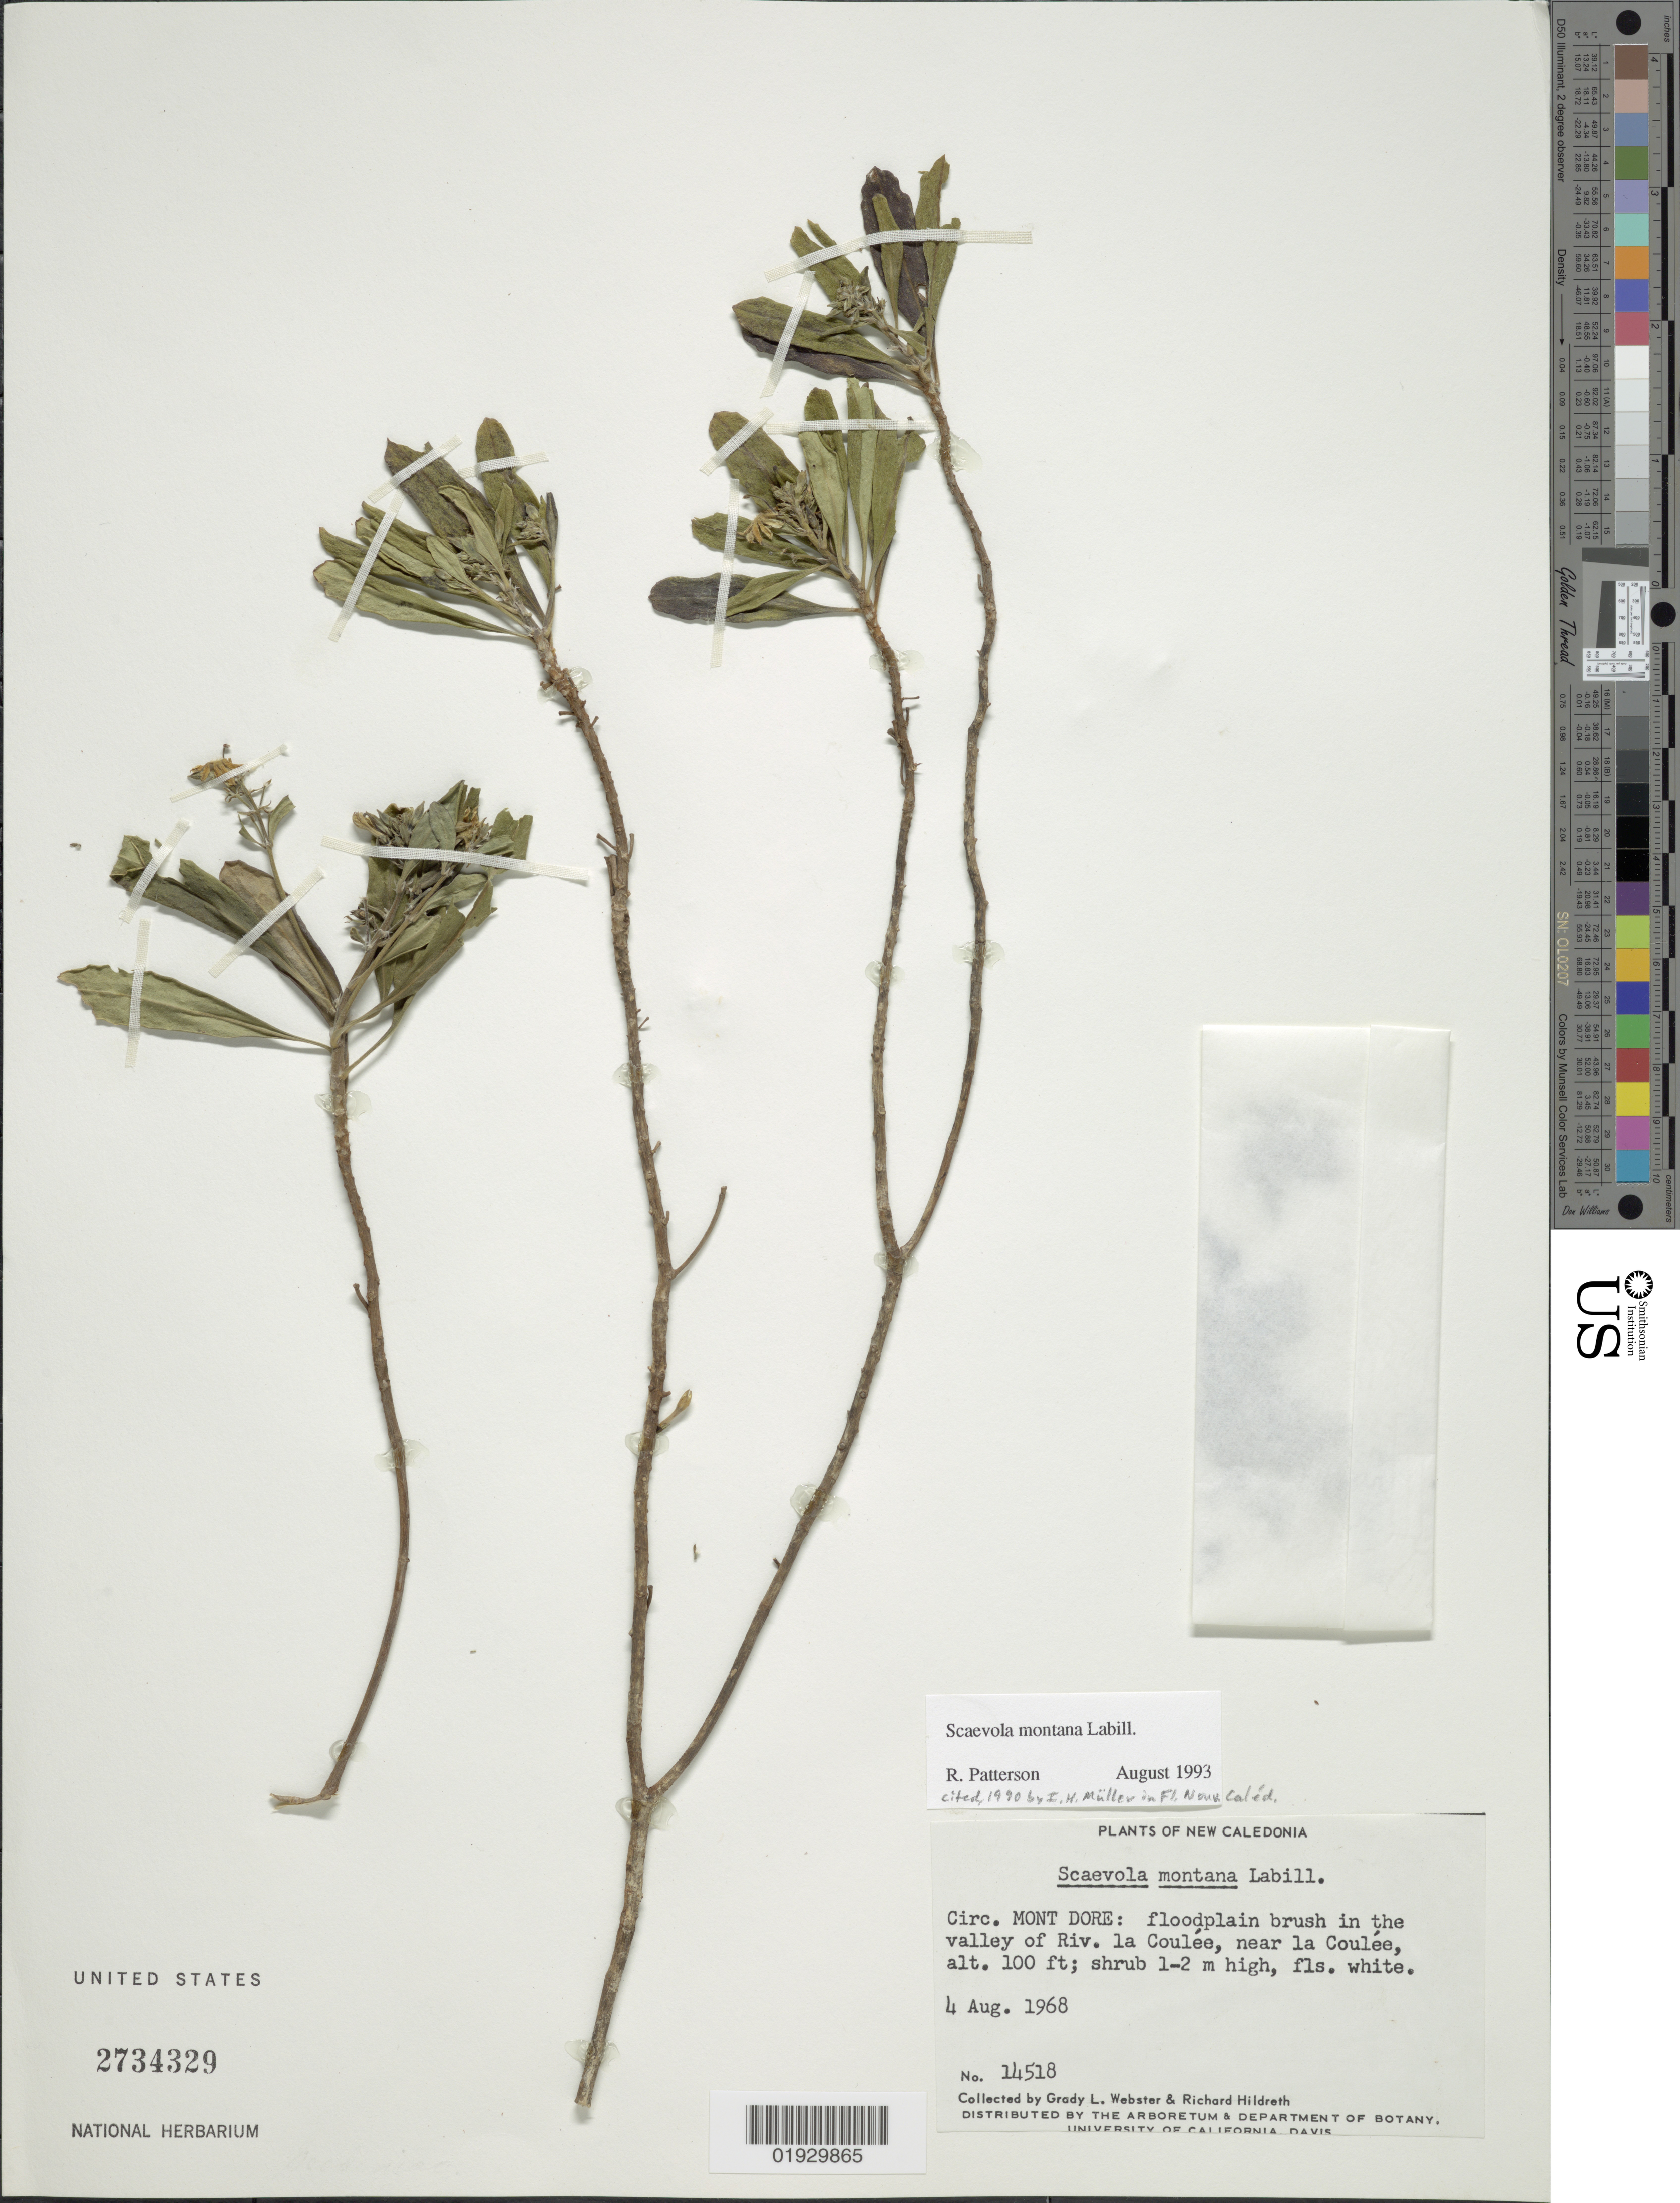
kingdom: Plantae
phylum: Tracheophyta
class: Magnoliopsida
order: Asterales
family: Goodeniaceae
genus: Scaevola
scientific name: Scaevola montana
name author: Labill.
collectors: G. L. Webster & R. Hildreth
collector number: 14518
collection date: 1968-08-04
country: New Caledonia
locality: Circ. MONT DORE: floodplain brush in the valley of Riv. la Coulée, near la Coulée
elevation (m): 30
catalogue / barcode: US 2734329